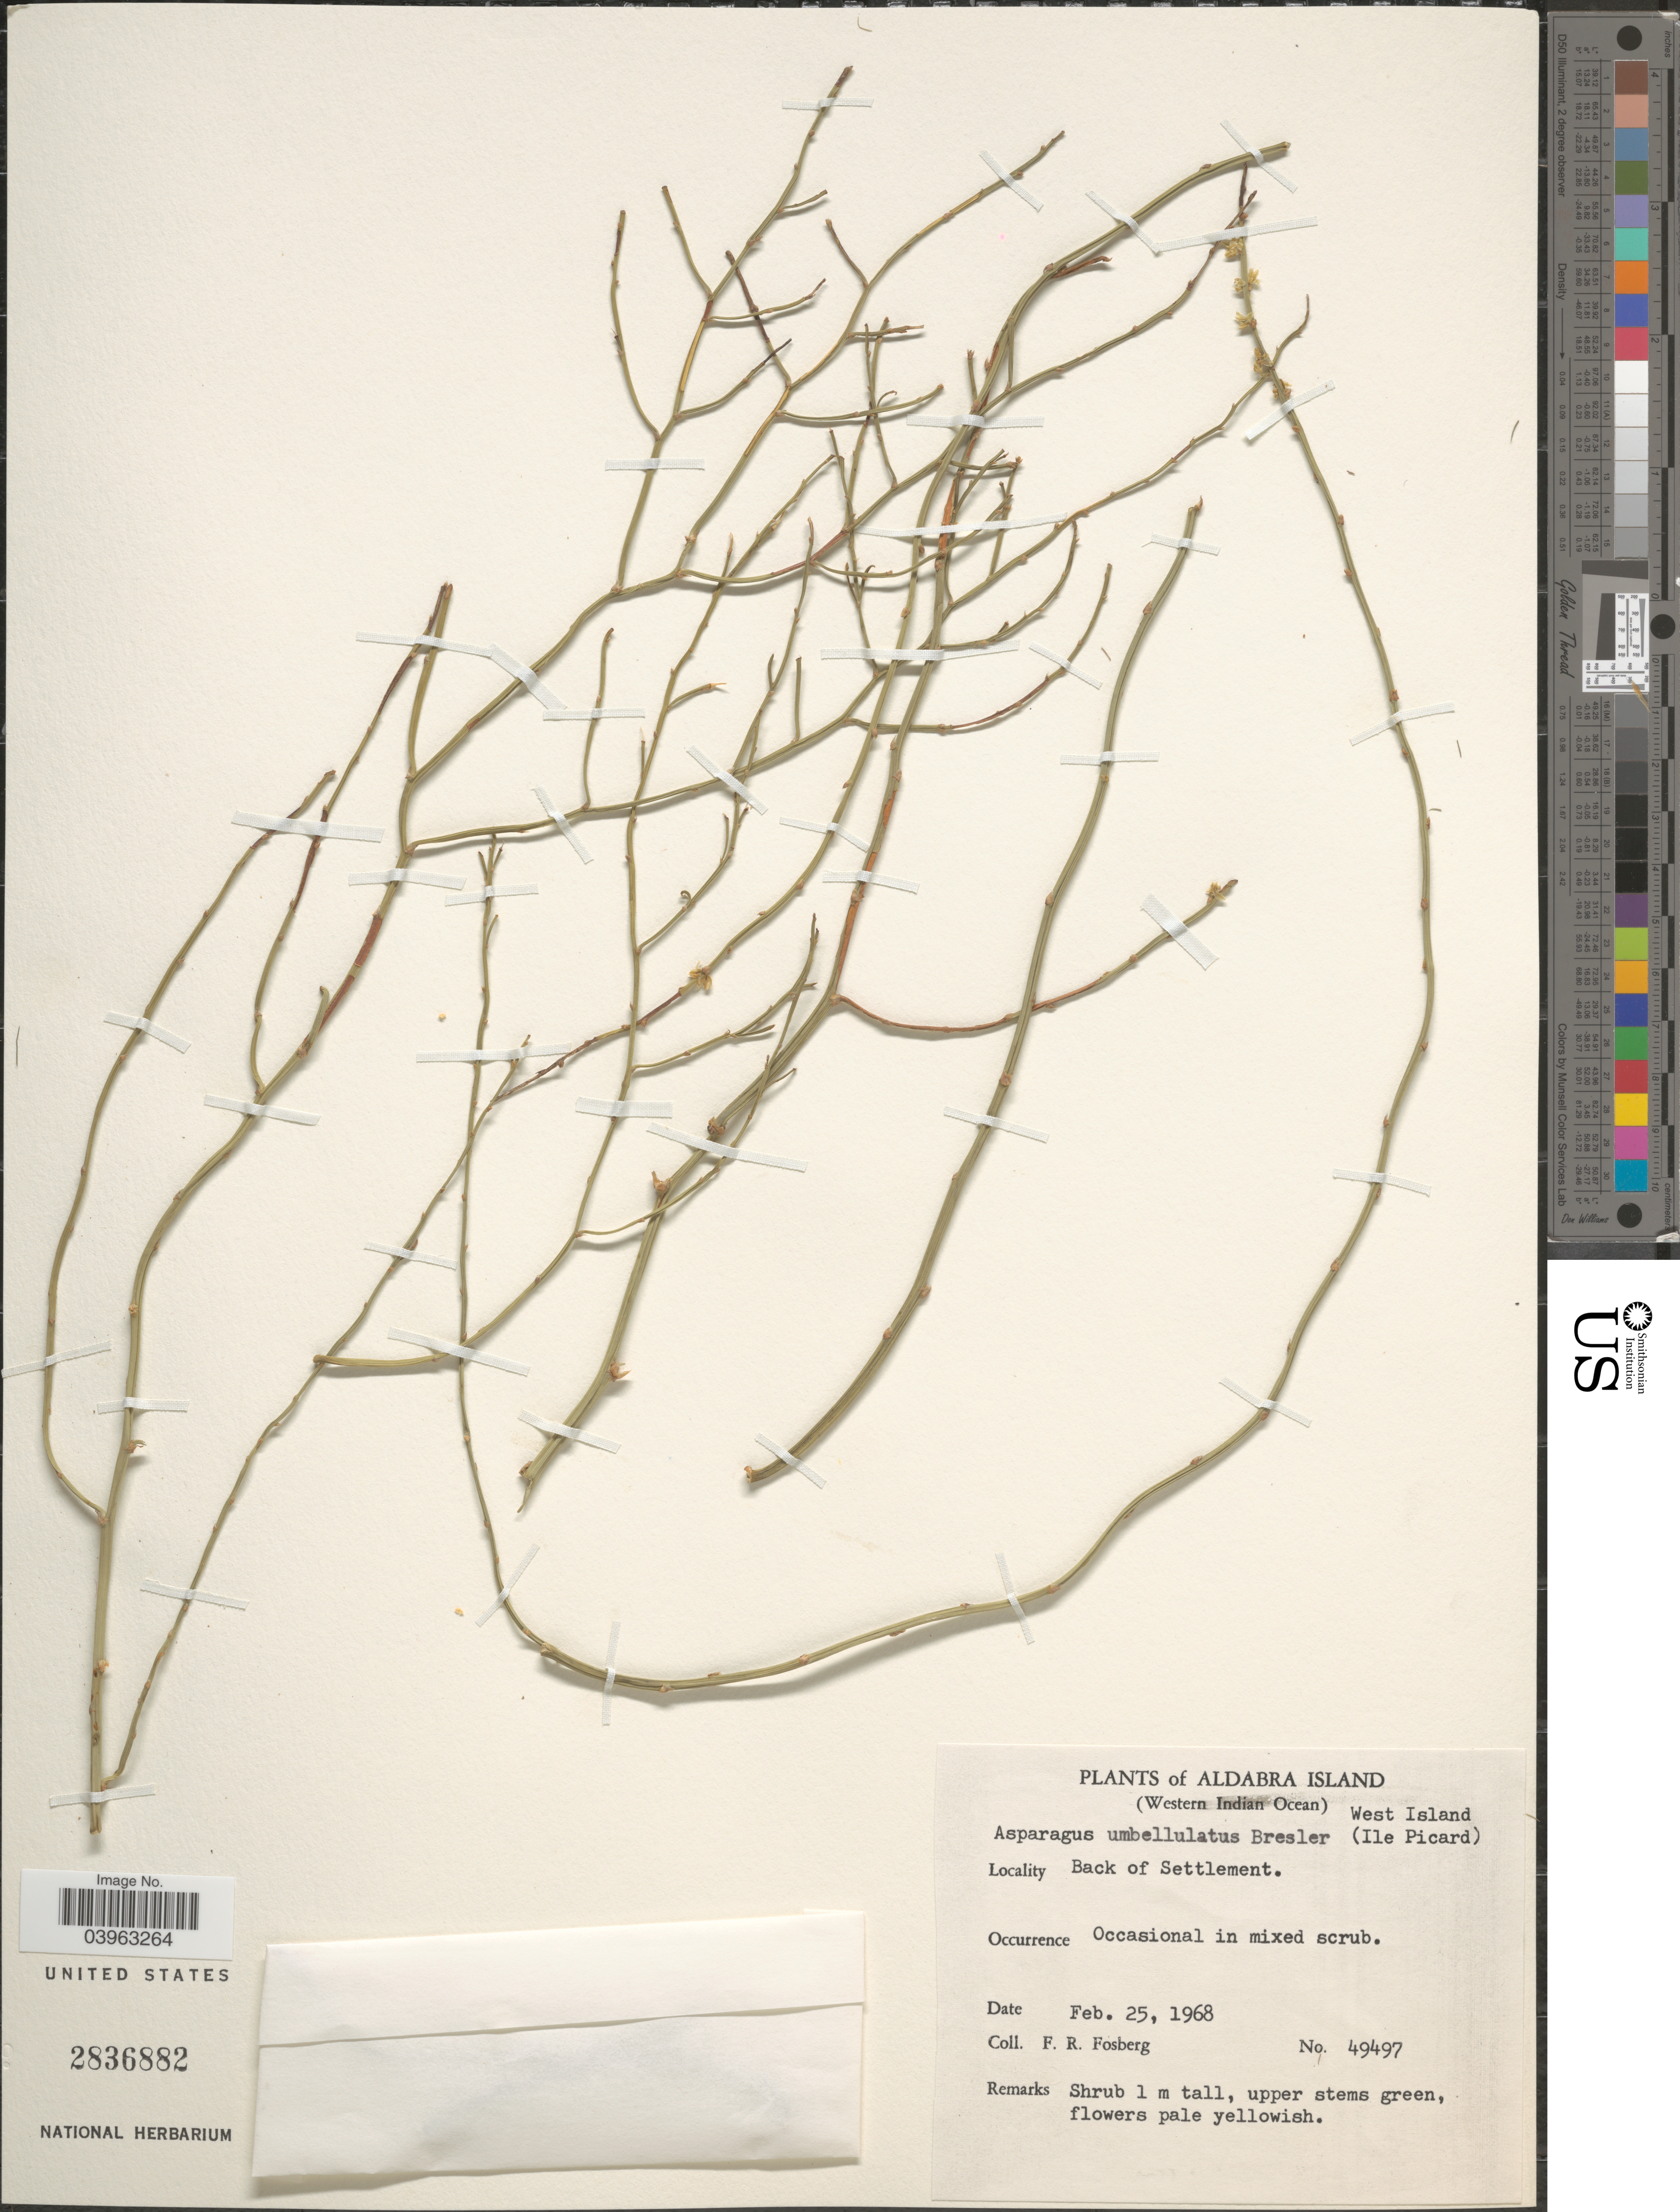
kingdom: Plantae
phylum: Tracheophyta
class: Liliopsida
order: Asparagales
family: Asparagaceae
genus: Asparagus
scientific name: Asparagus umbellatus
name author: Link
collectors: F. R. Fosberg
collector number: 49497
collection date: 1968-02-25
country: Seychelles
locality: Aldabra Island (Western Indian Ocean). West Island (Ile Picard). Back of Settlement.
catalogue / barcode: US 2836882